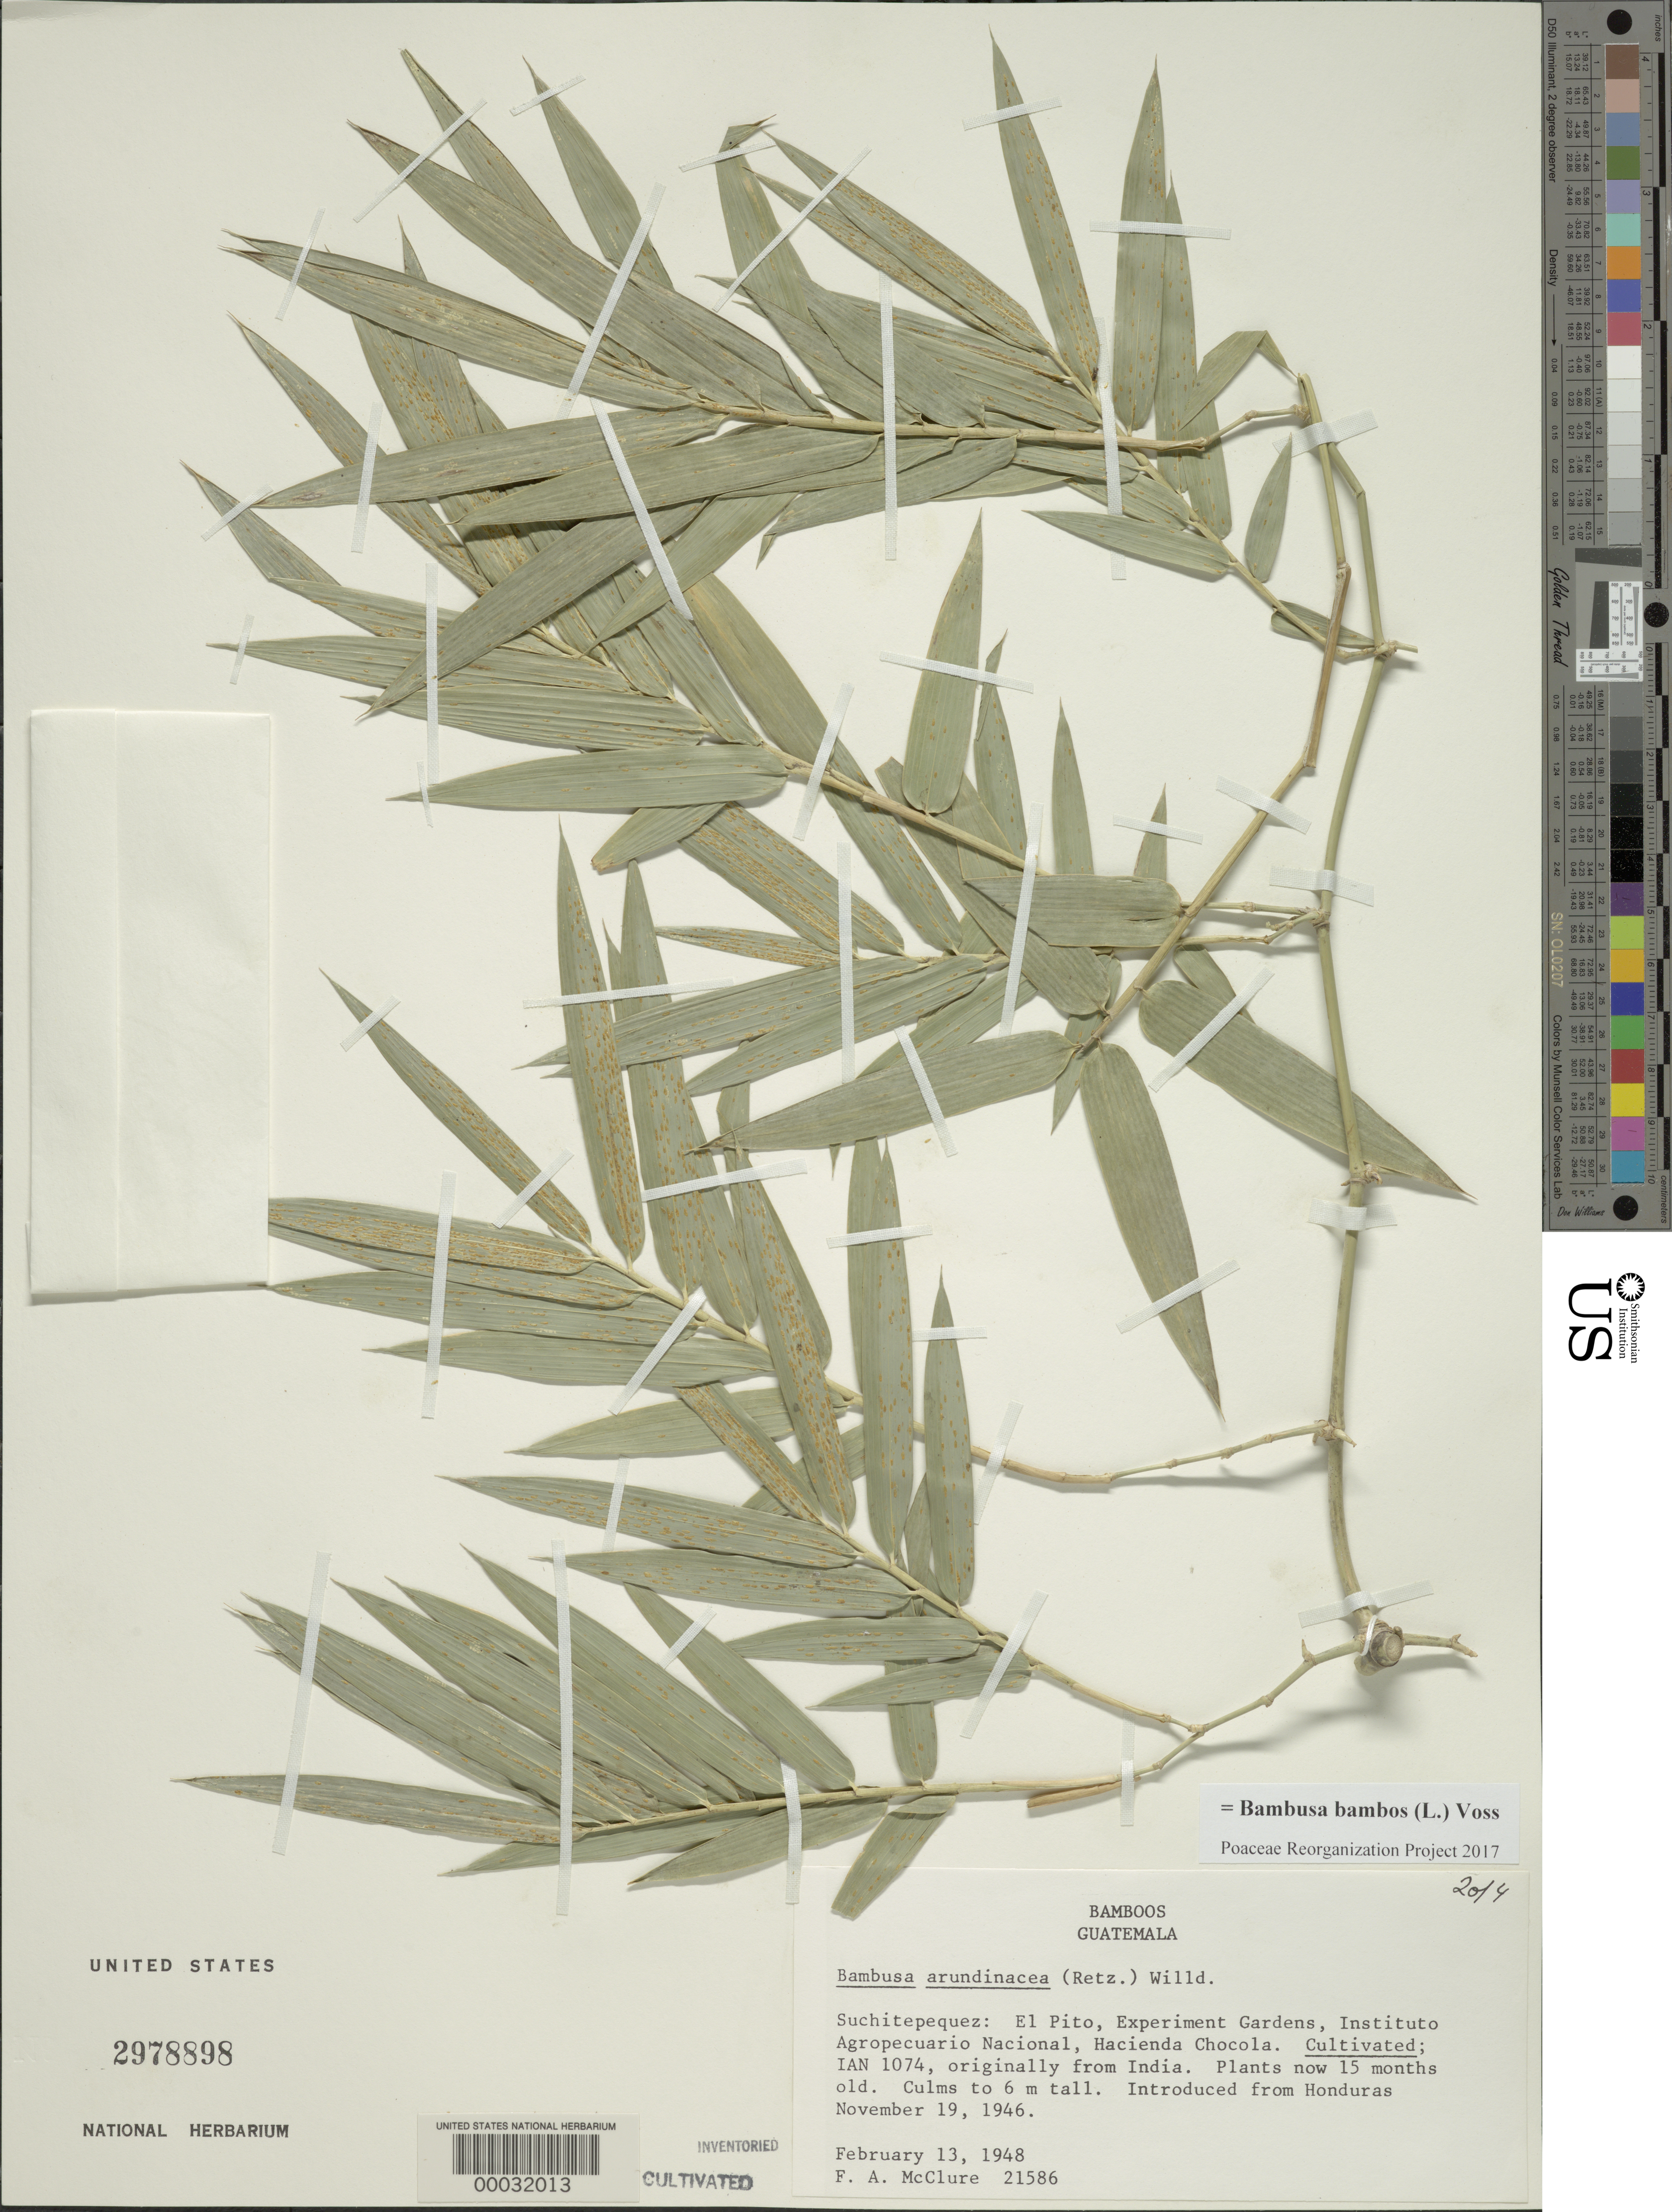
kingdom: Plantae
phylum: Tracheophyta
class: Liliopsida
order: Poales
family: Poaceae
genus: Bambusa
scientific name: Bambusa bambos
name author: (L.) Voss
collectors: F. A. McClure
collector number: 21586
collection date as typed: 13 Feb 1948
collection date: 1948-02-13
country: Guatemala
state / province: Suchitepéquez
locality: El Pito, Exp. Gardens, Instituto Agropecuario Nacional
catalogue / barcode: US 2978898